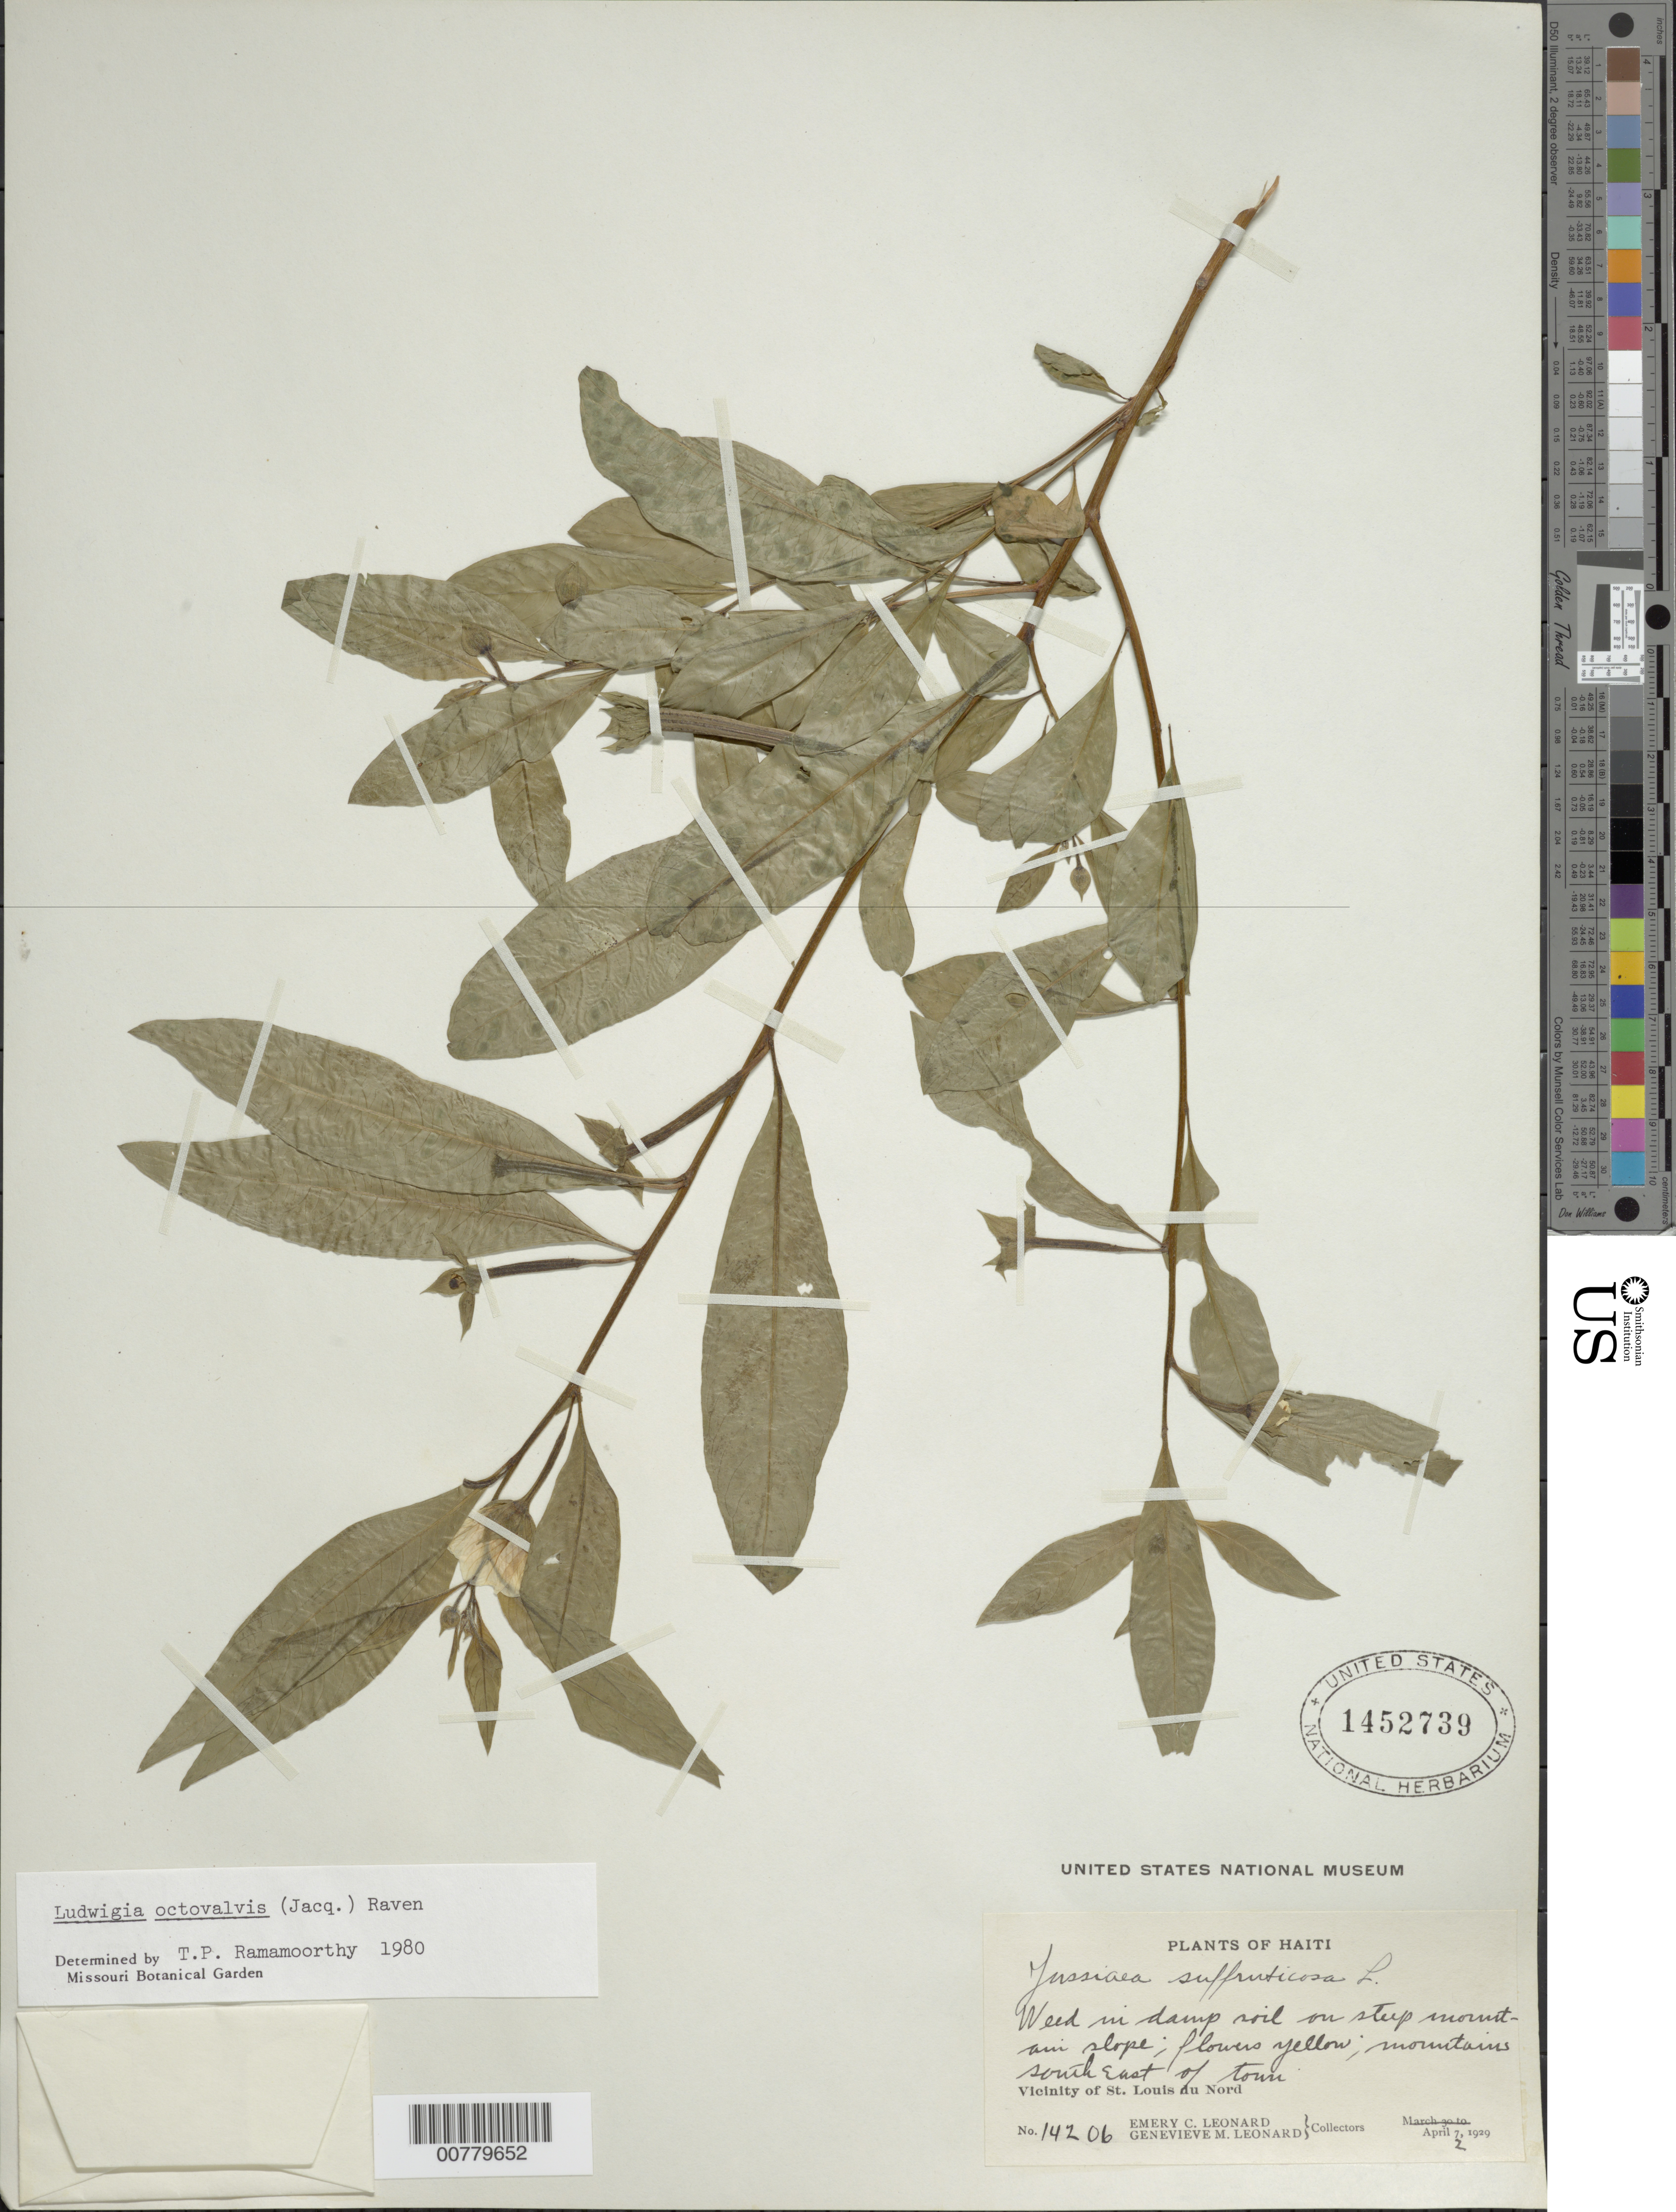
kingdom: Plantae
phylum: Tracheophyta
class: Magnoliopsida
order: Myrtales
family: Onagraceae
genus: Ludwigia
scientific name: Ludwigia octovalvis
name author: (Jacq.) P.H. Raven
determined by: Ramamoorthy, T. P.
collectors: E. C. Leonard & G. M. Leonard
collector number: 14206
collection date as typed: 02 Apr 1929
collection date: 1929-04-02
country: Haiti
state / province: Nord-Ouest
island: Hispaniola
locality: Vicinity of St. Louis du Nord, mountains south of town.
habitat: Damp soil on steep mountain slope.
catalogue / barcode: US 1452739